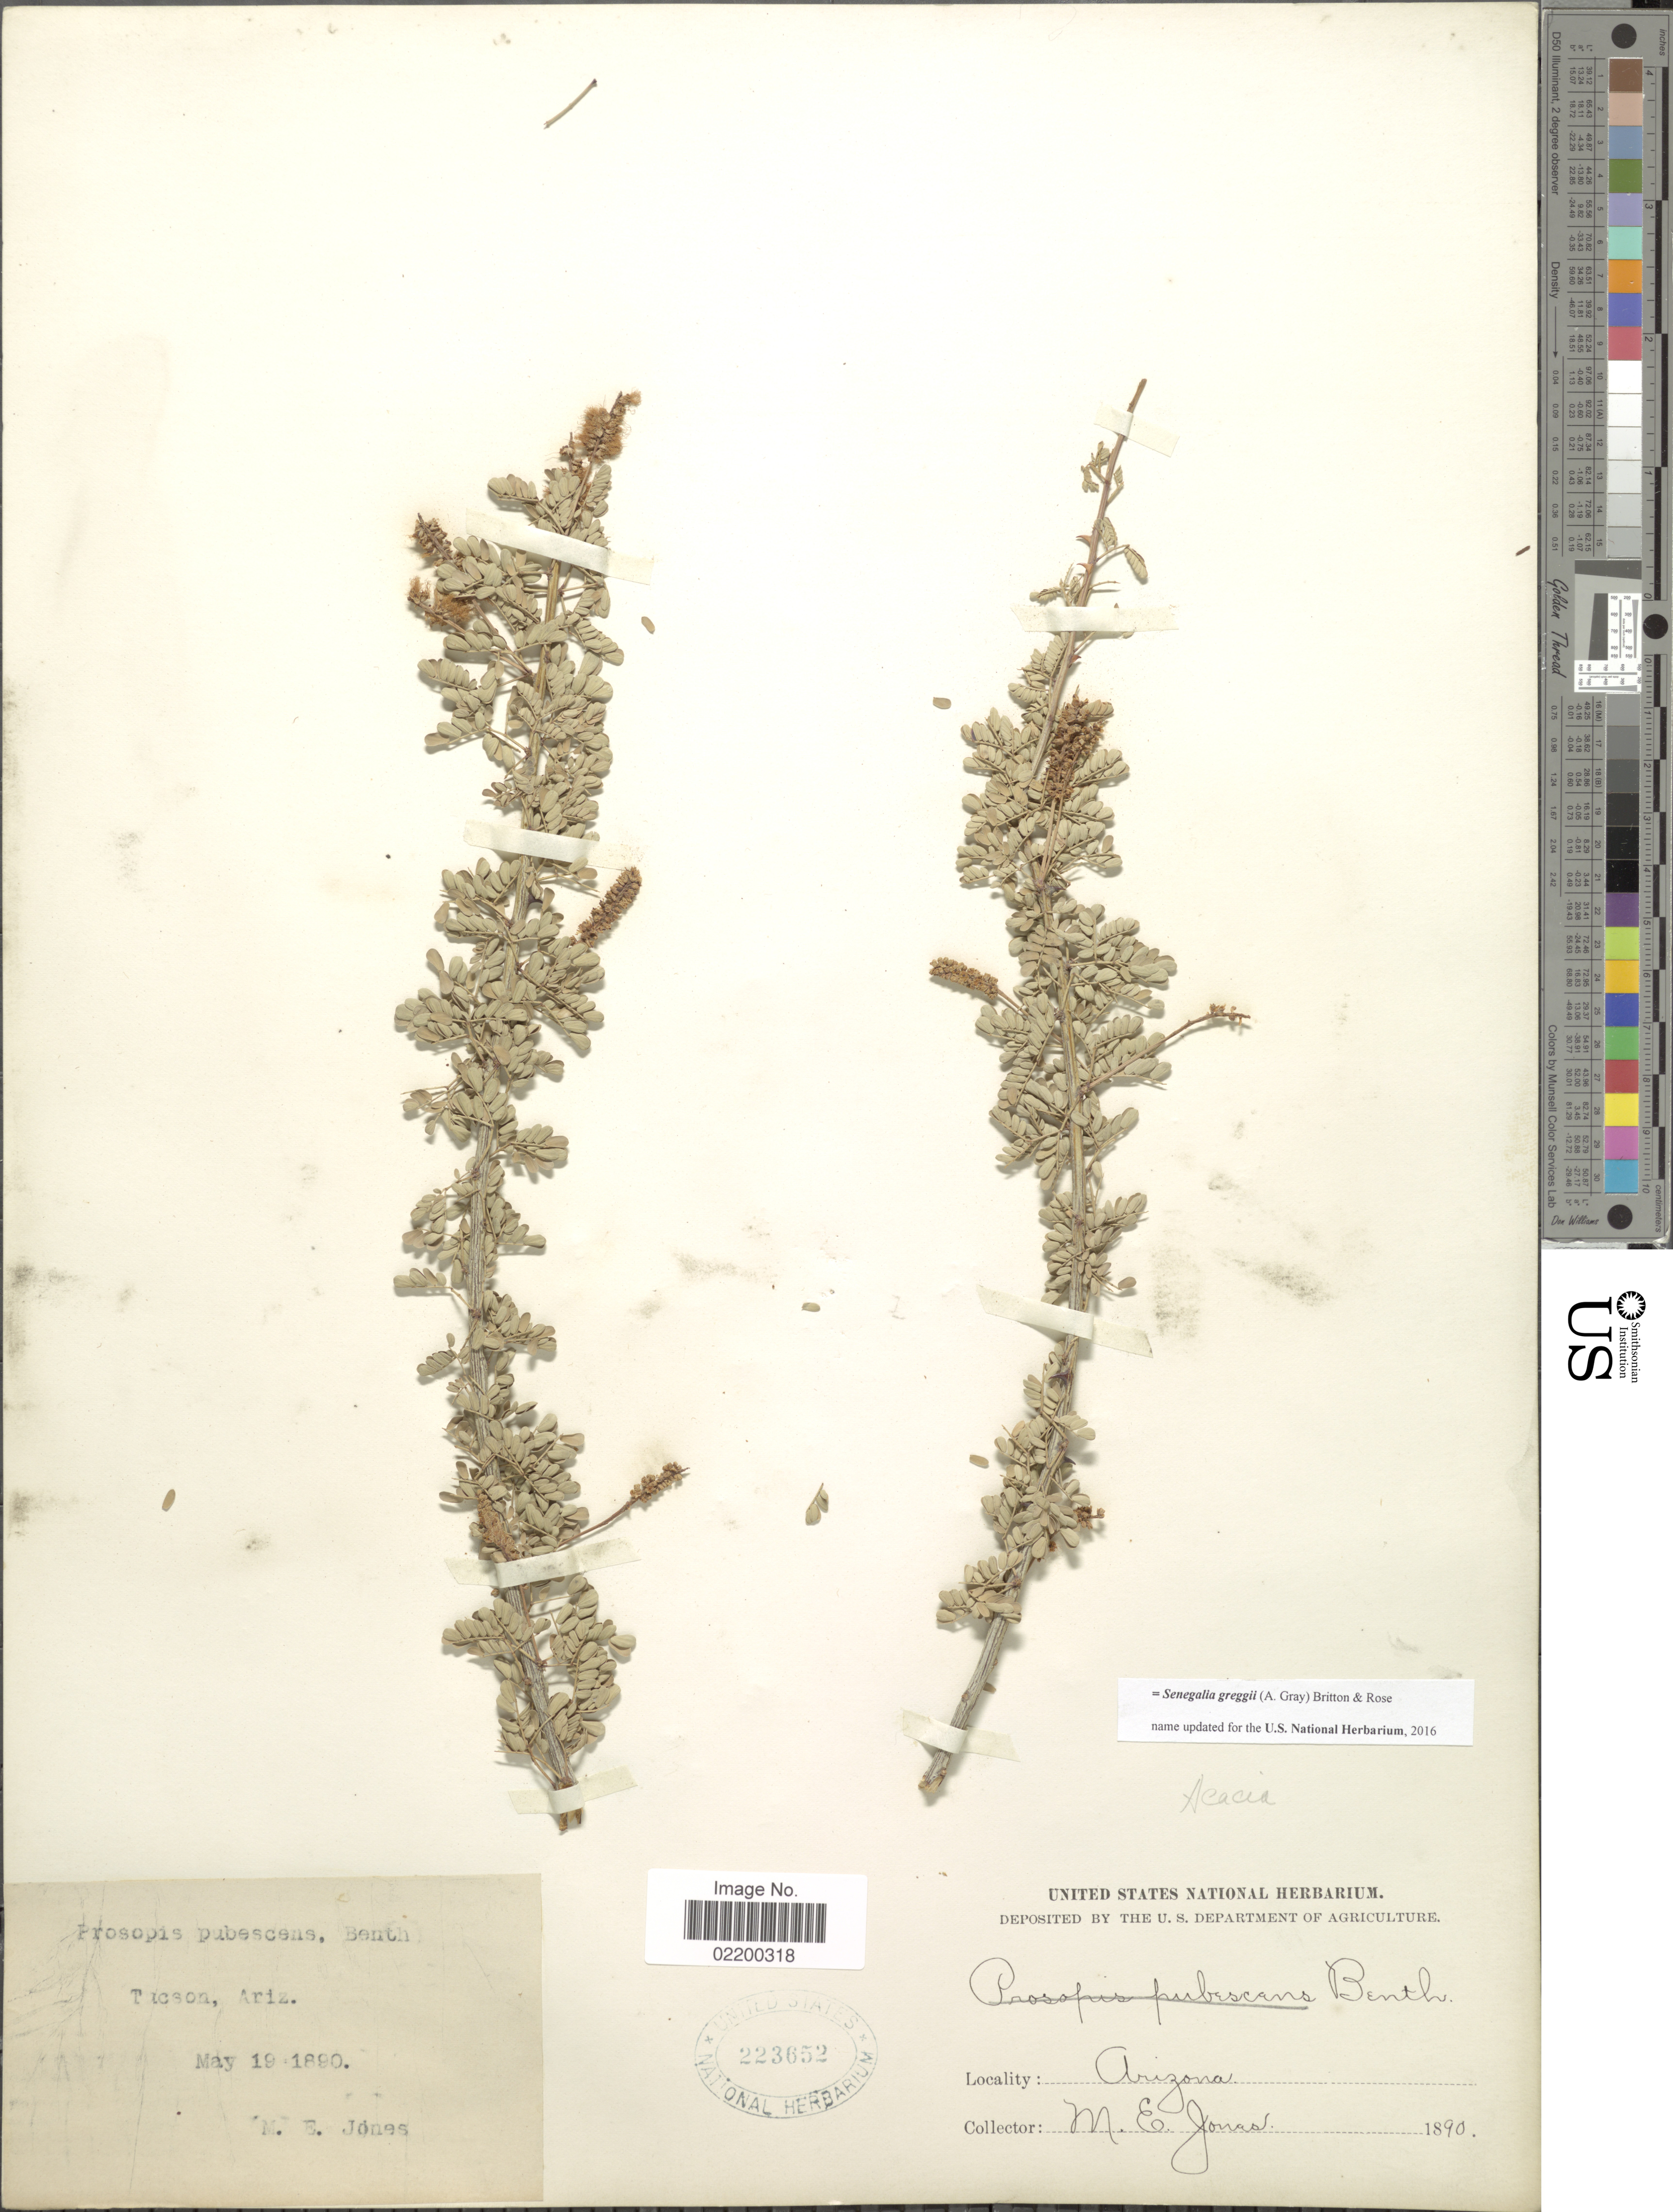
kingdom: Plantae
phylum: Tracheophyta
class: Magnoliopsida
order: Fabales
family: Fabaceae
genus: Senegalia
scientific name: Senegalia greggii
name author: (A. Gray) Britton & Rose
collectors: M. E. Jones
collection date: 1890-05-19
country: United States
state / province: Arizona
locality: Tucson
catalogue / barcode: US 223652